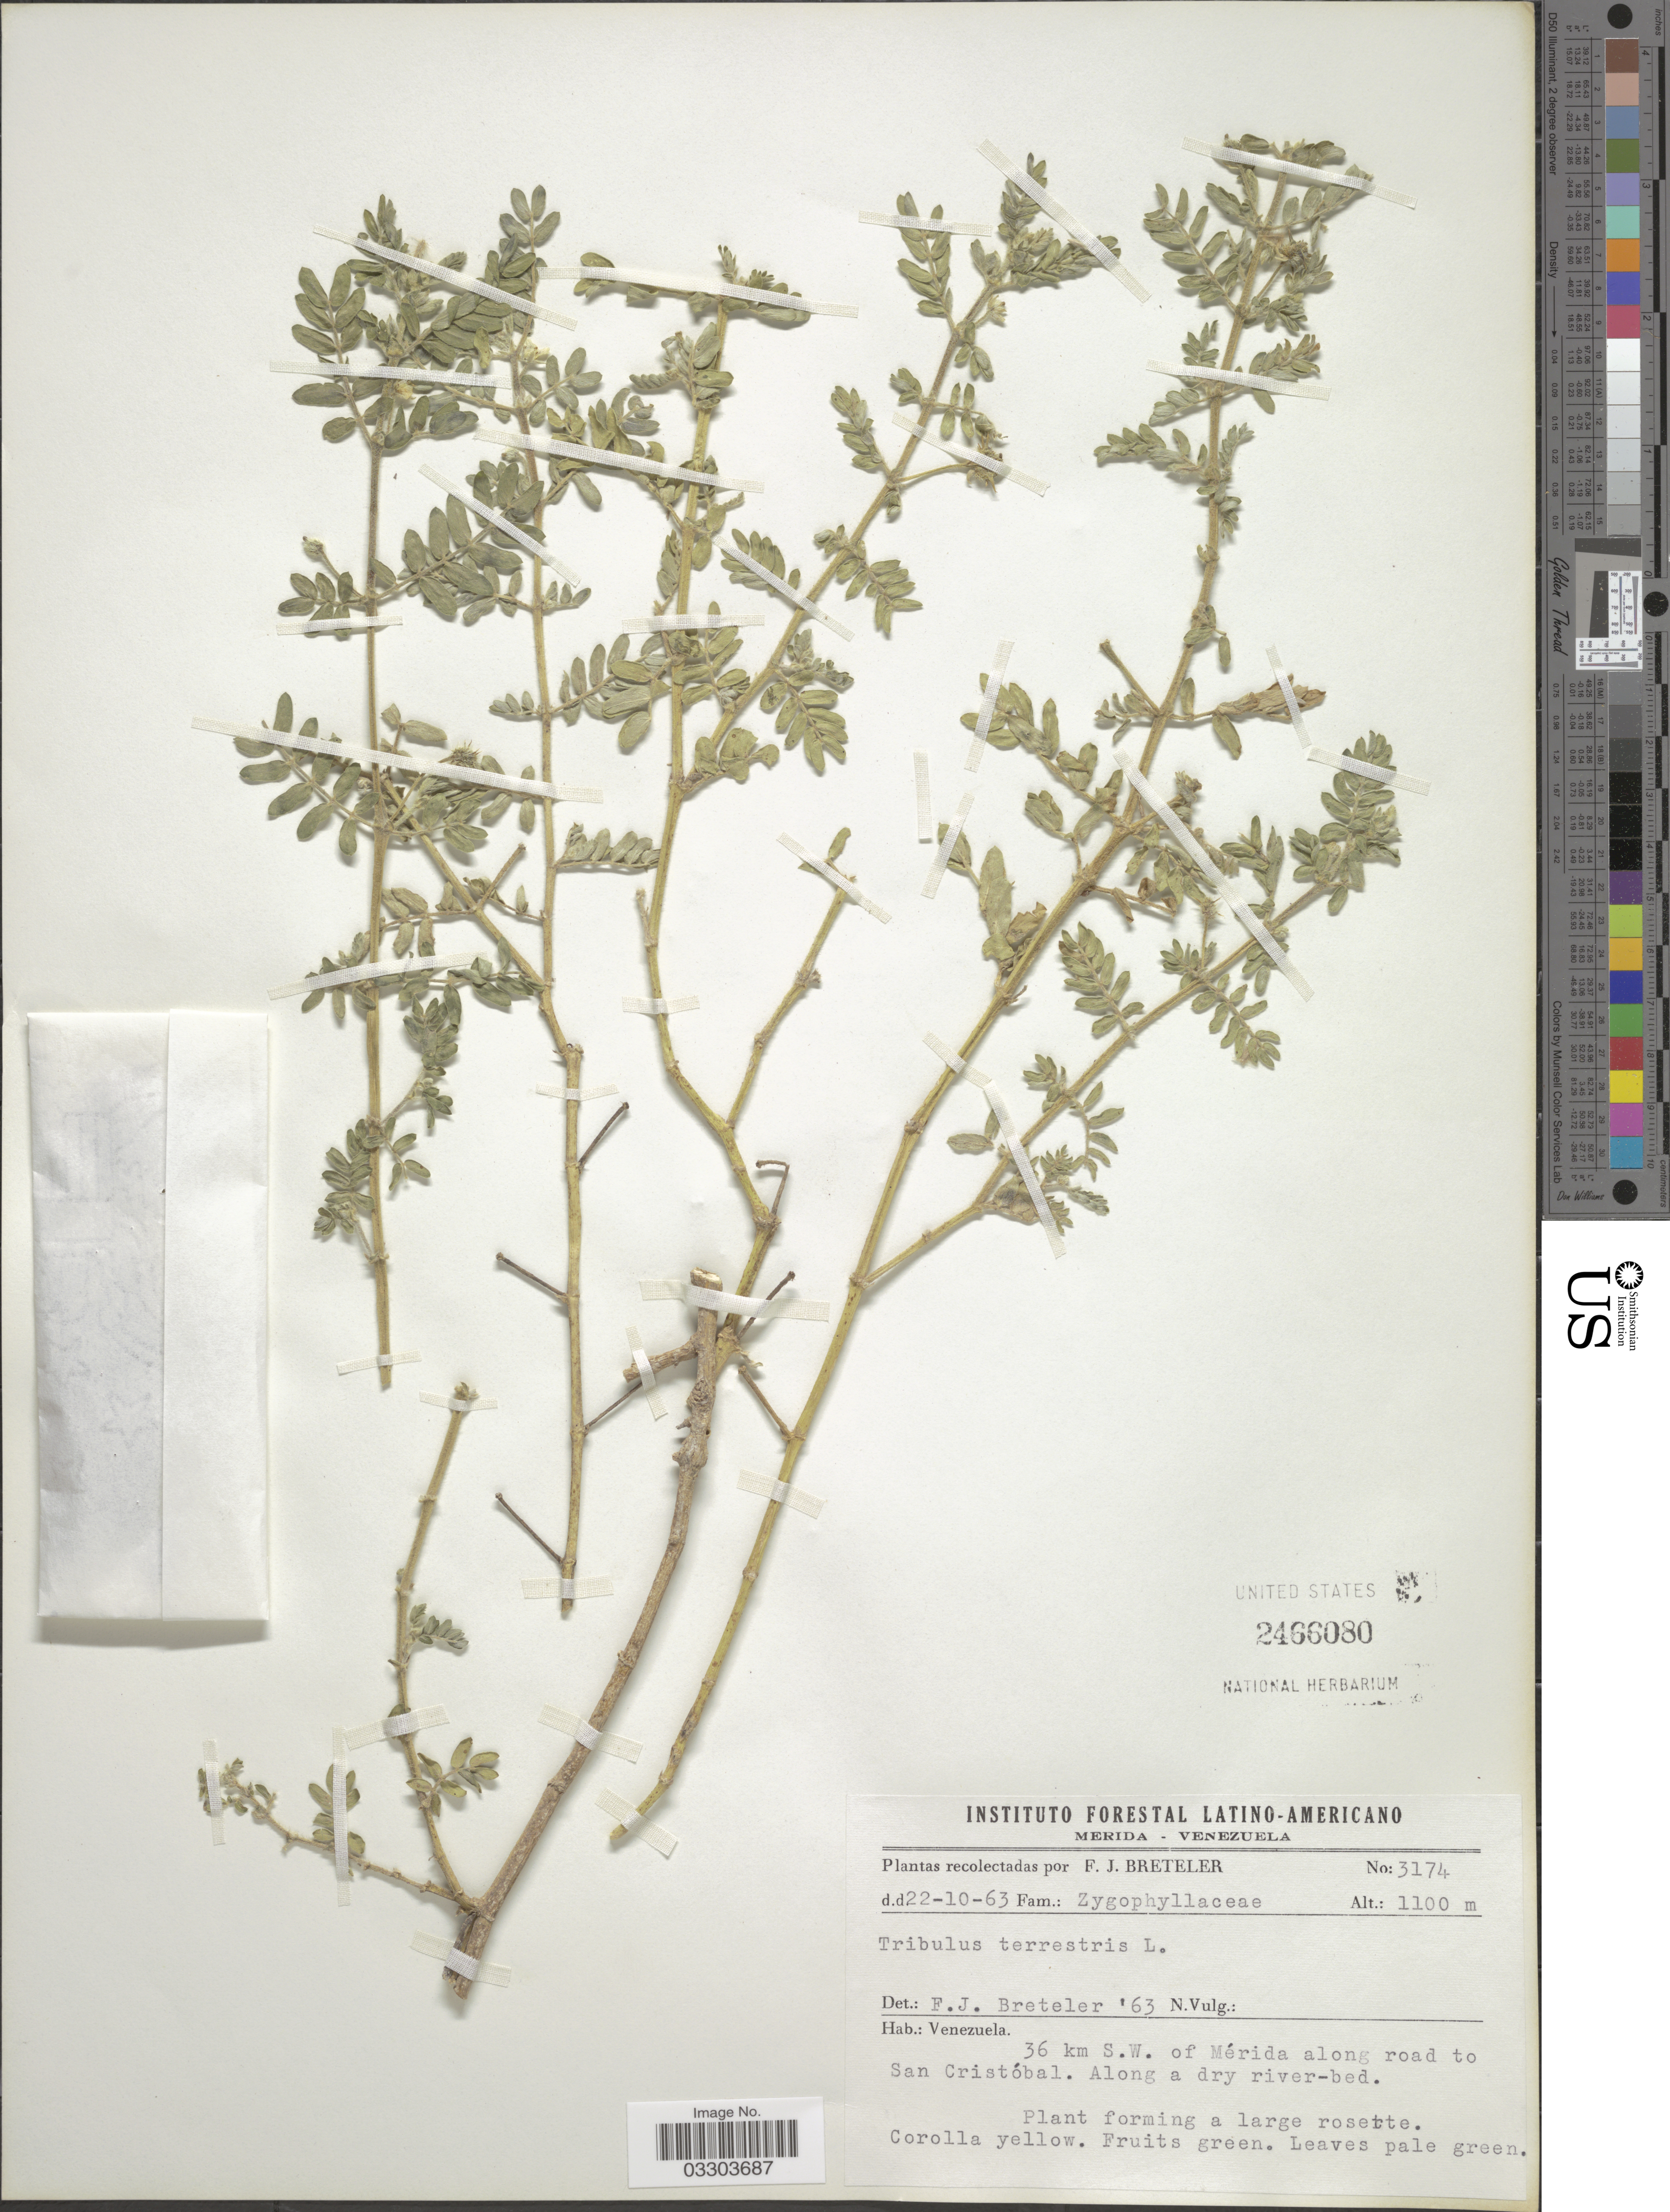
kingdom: Plantae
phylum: Tracheophyta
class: Magnoliopsida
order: Zygophyllales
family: Zygophyllaceae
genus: Tribulus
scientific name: Tribulus cistoides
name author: L.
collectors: F. J. Breteler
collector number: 3174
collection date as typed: Transcribed d/m/y: 22/10/63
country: Venezuela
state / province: Mérida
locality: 36 km S. W. of Mérida along road to San Cristóbal.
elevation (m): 1100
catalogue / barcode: US 2466080